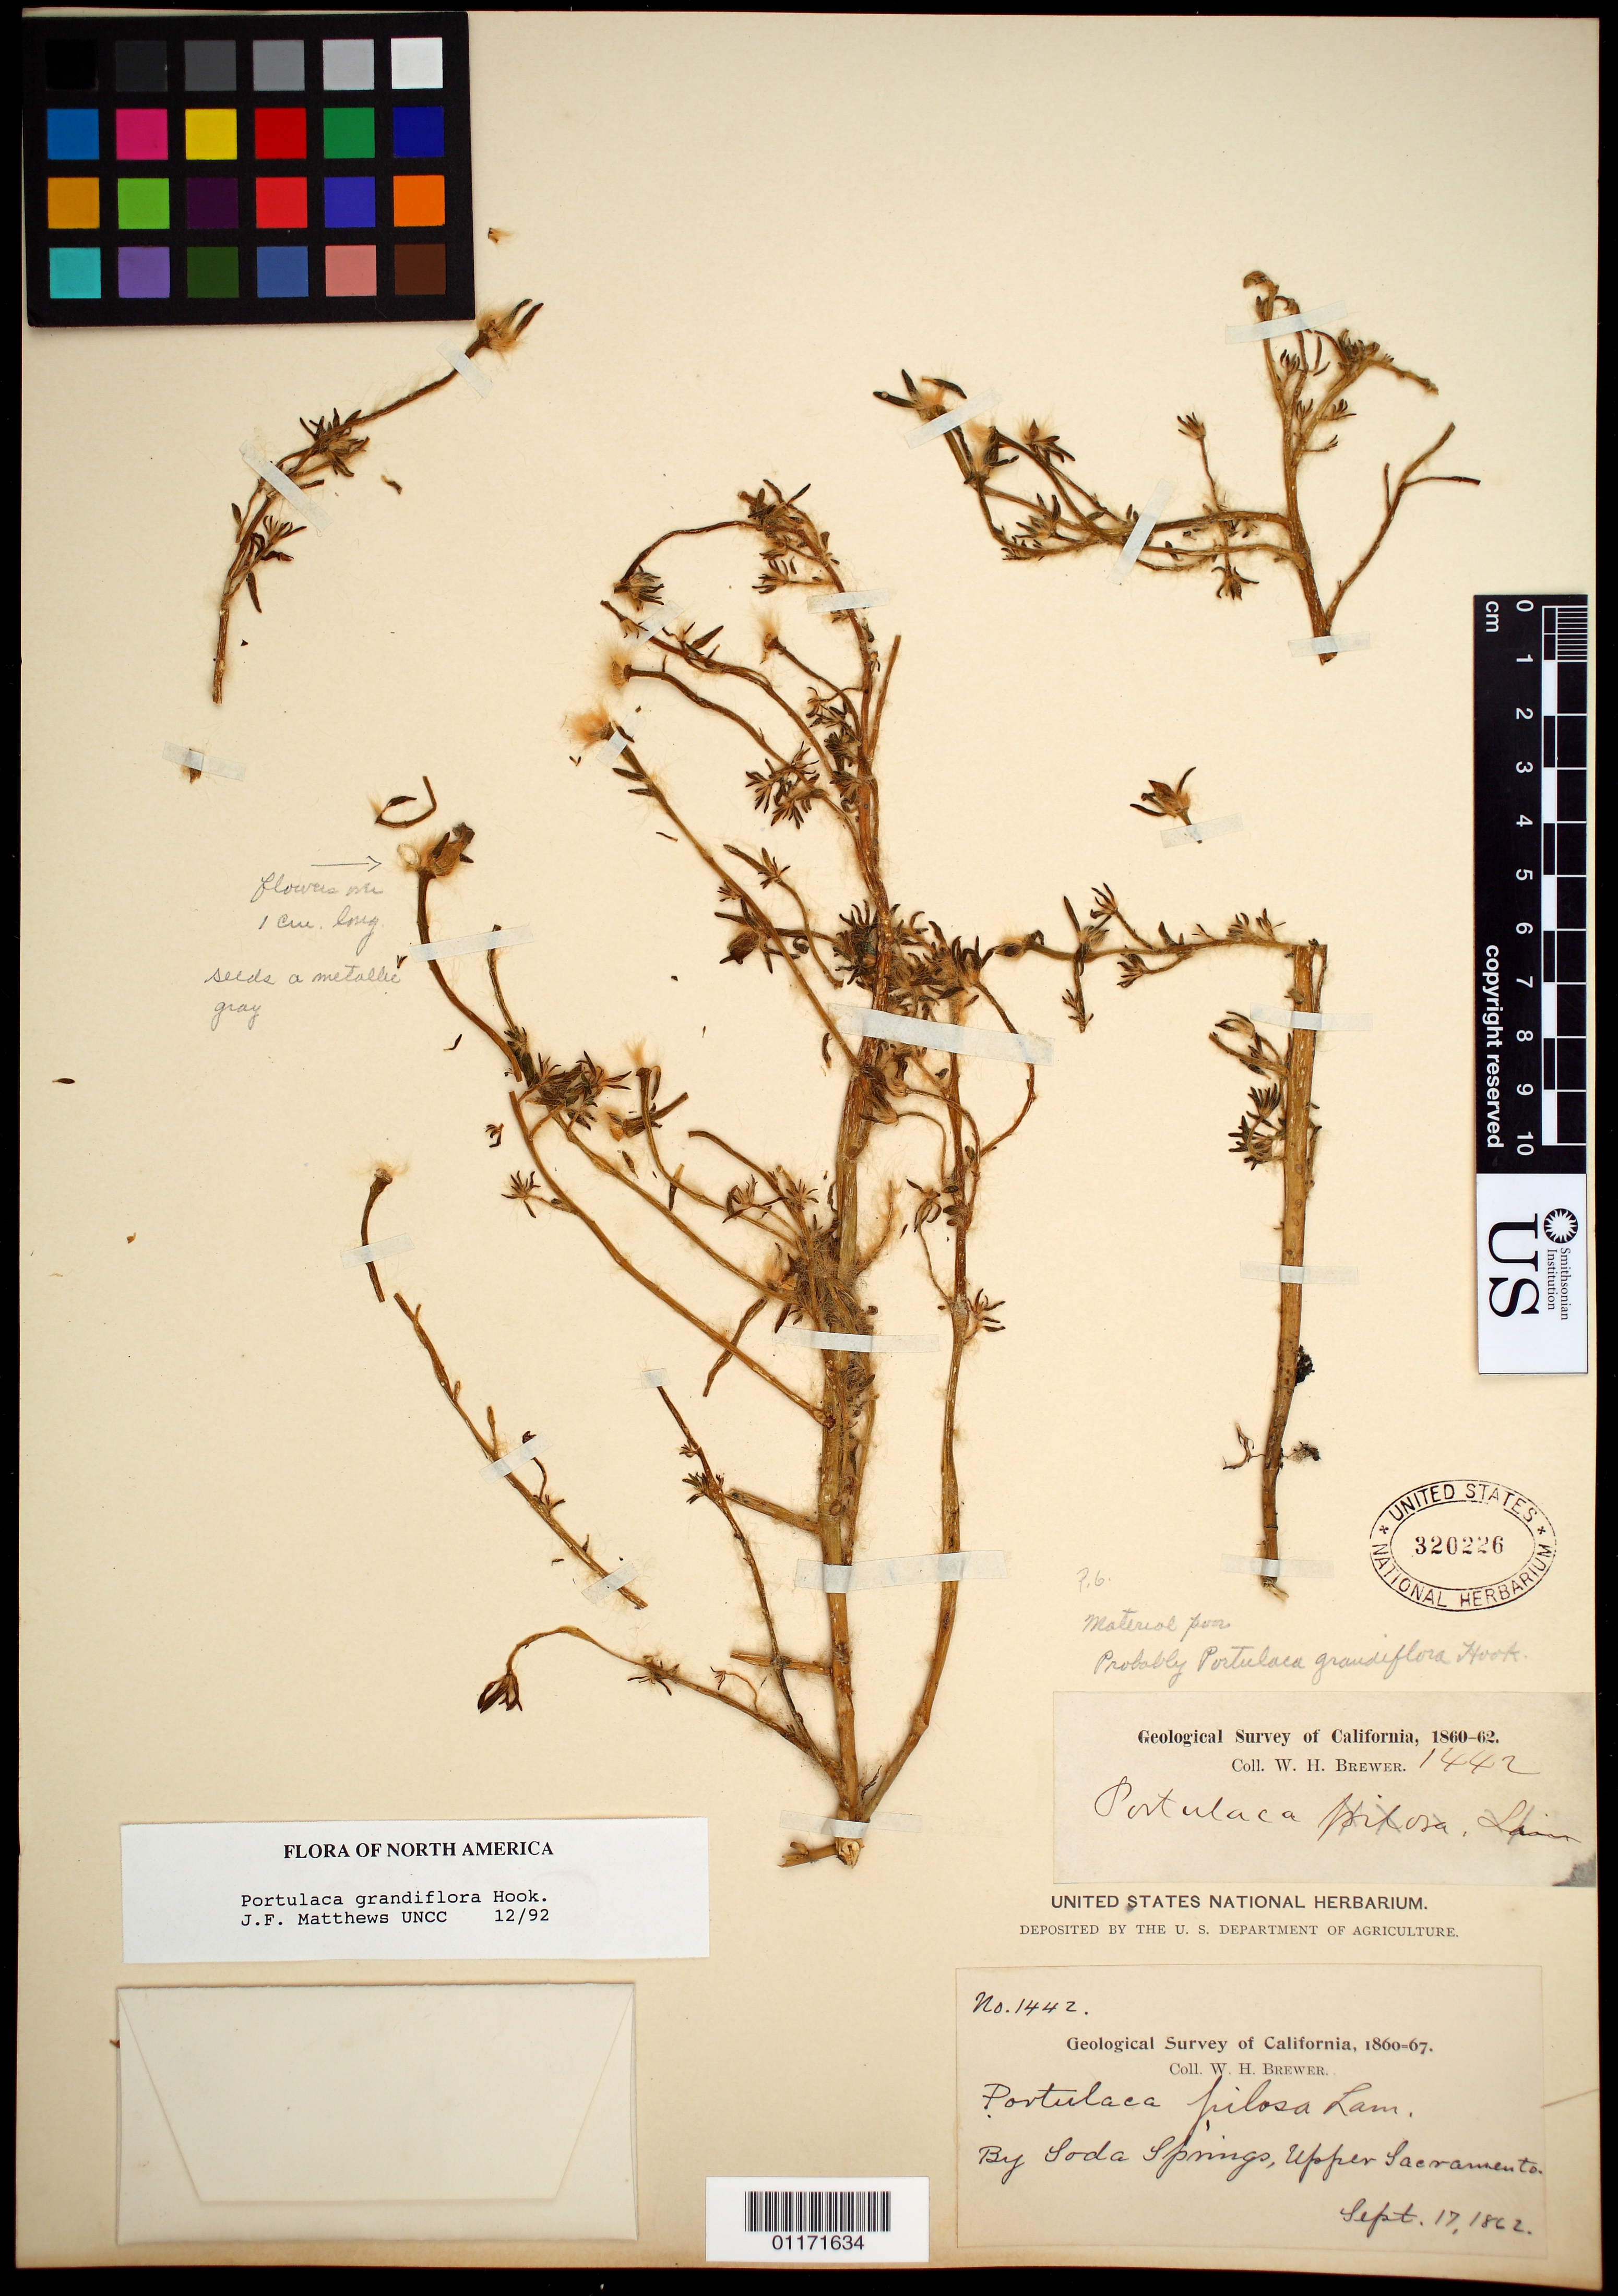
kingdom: Plantae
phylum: Tracheophyta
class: Magnoliopsida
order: Caryophyllales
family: Portulacaceae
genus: Portulaca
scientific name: Portulaca grandiflora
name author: Hook.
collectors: W. H. Brewer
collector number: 1442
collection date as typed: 17 Sep 1862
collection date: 1862-09-17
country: United States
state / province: California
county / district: Sacramento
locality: By Soda Springs,Upper Sacramento.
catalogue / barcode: US 320226